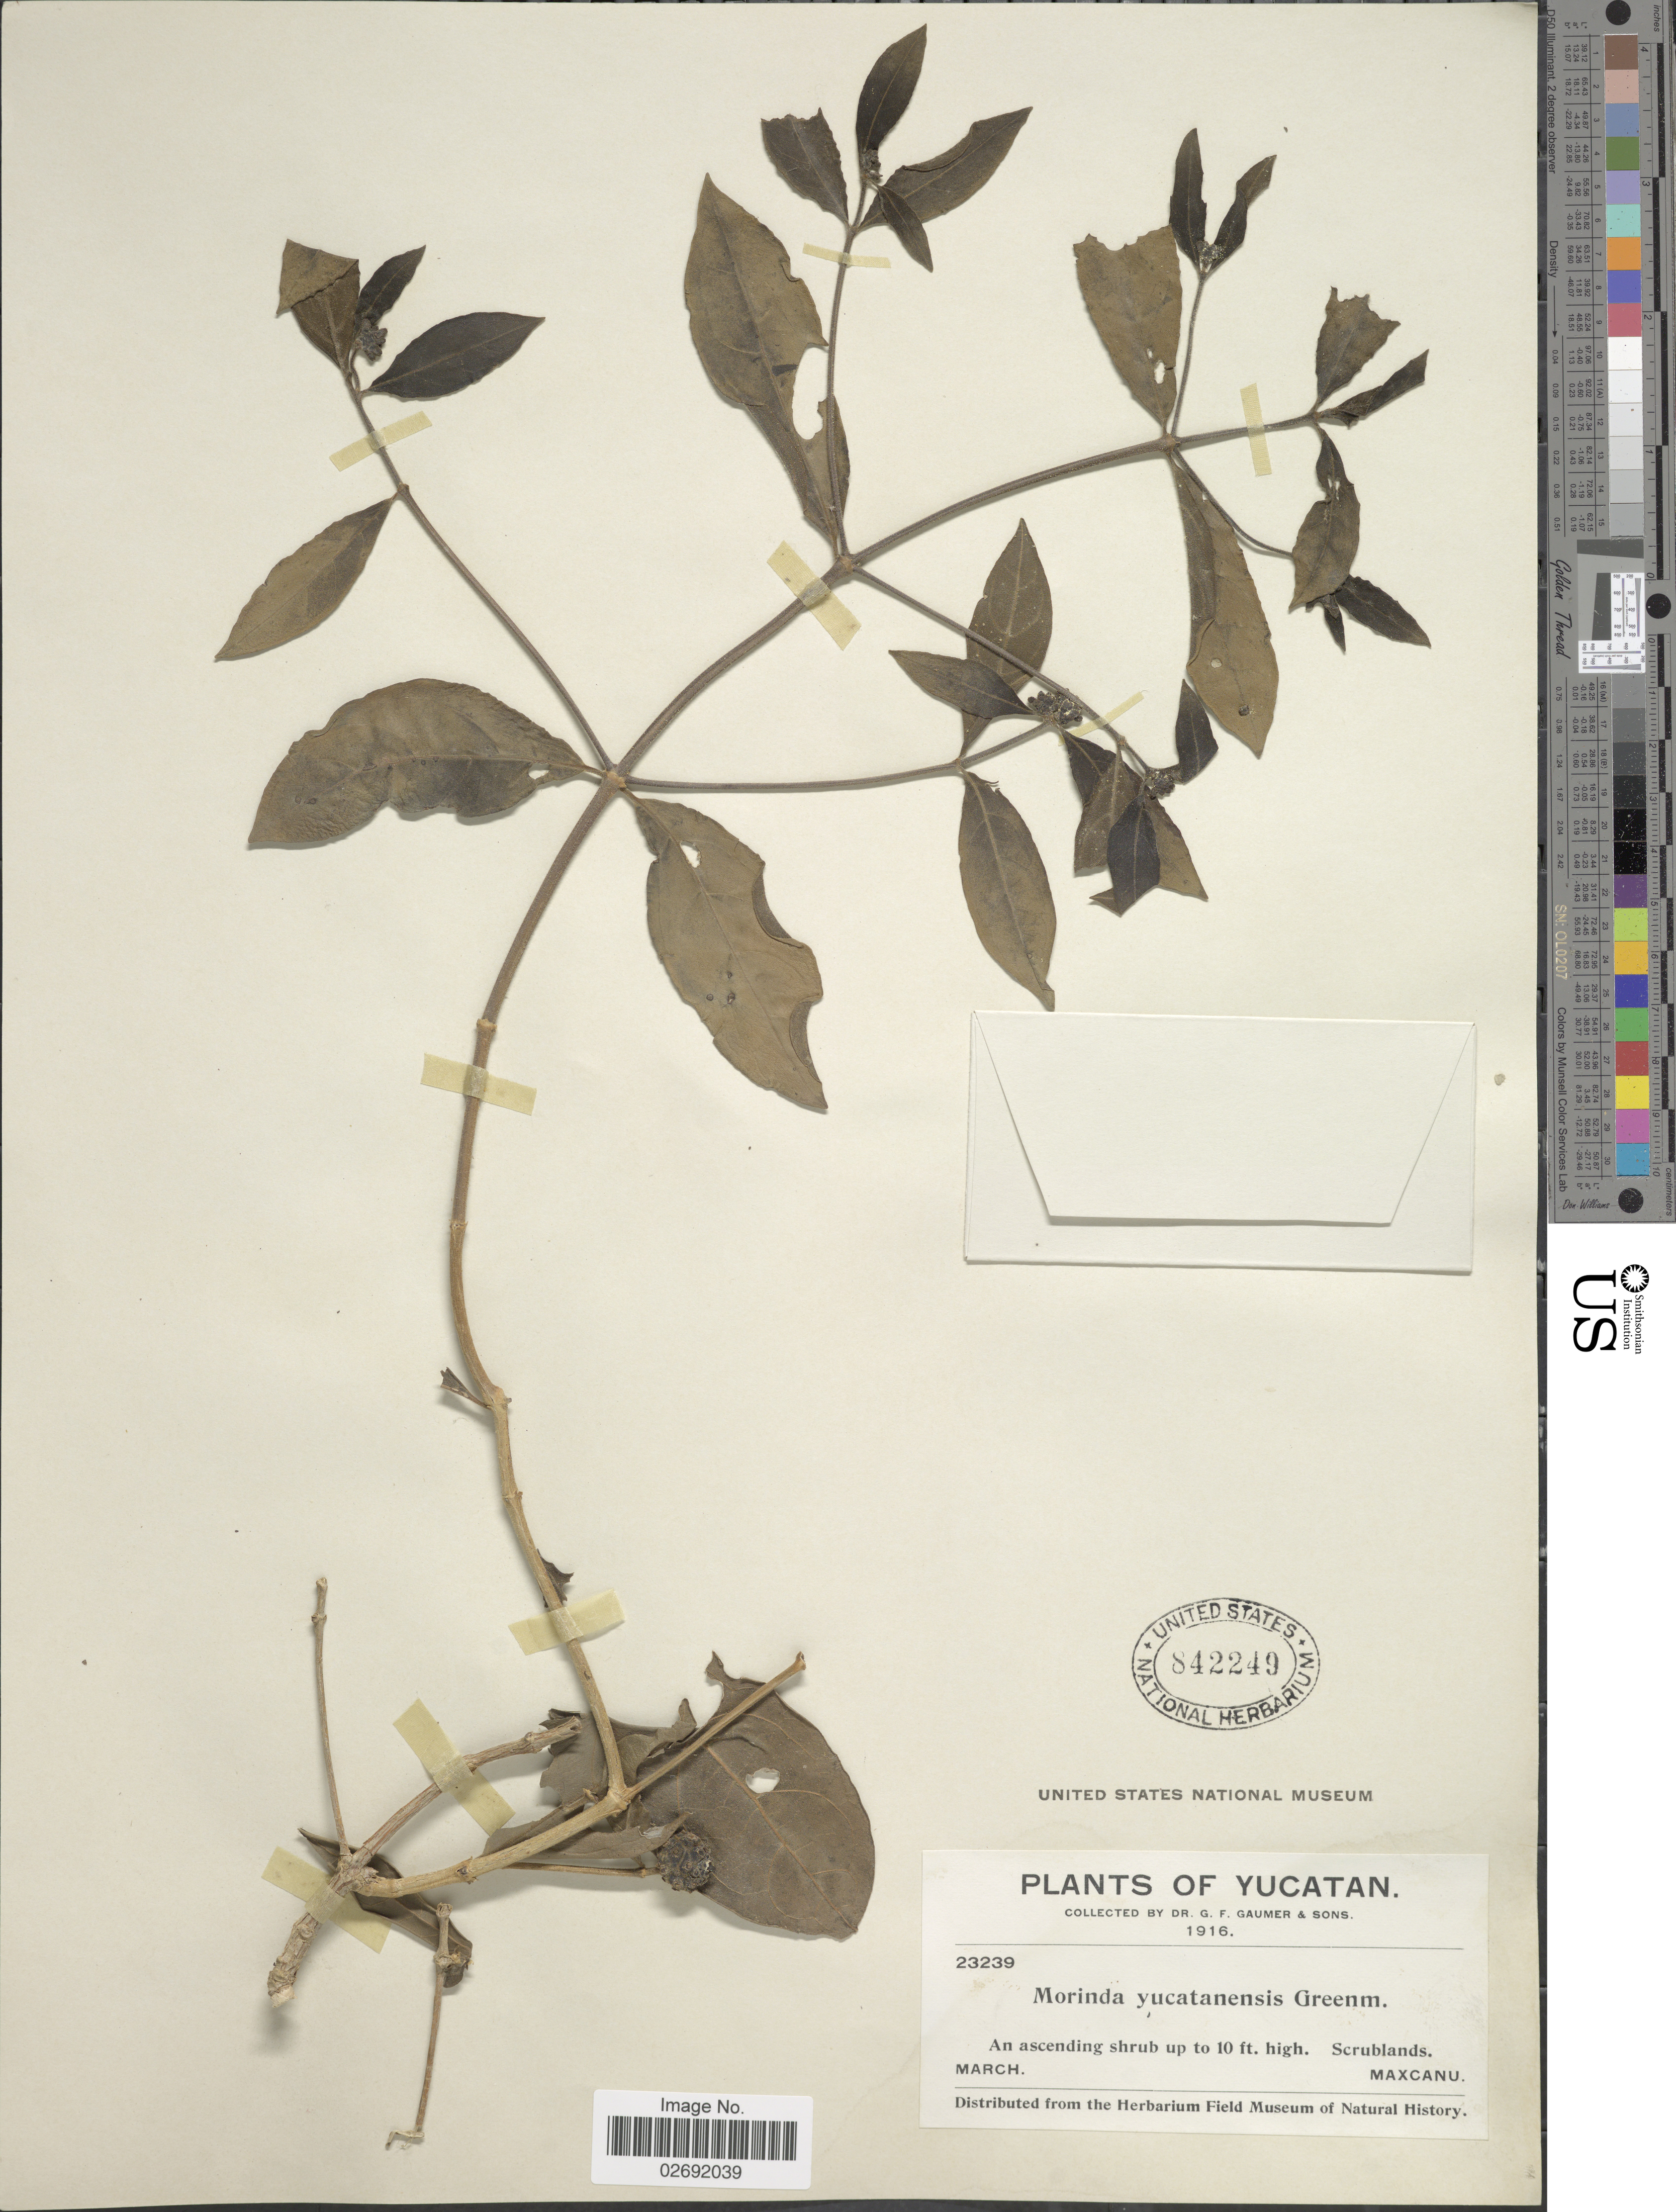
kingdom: Plantae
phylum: Tracheophyta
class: Magnoliopsida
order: Gentianales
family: Rubiaceae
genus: Morinda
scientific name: Morinda yucatanensis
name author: Greenm.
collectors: G. F. Gaumer & et al.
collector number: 23239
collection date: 1916-03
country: Mexico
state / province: Yucatán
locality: Scrublands. Maxcanu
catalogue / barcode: US 842249